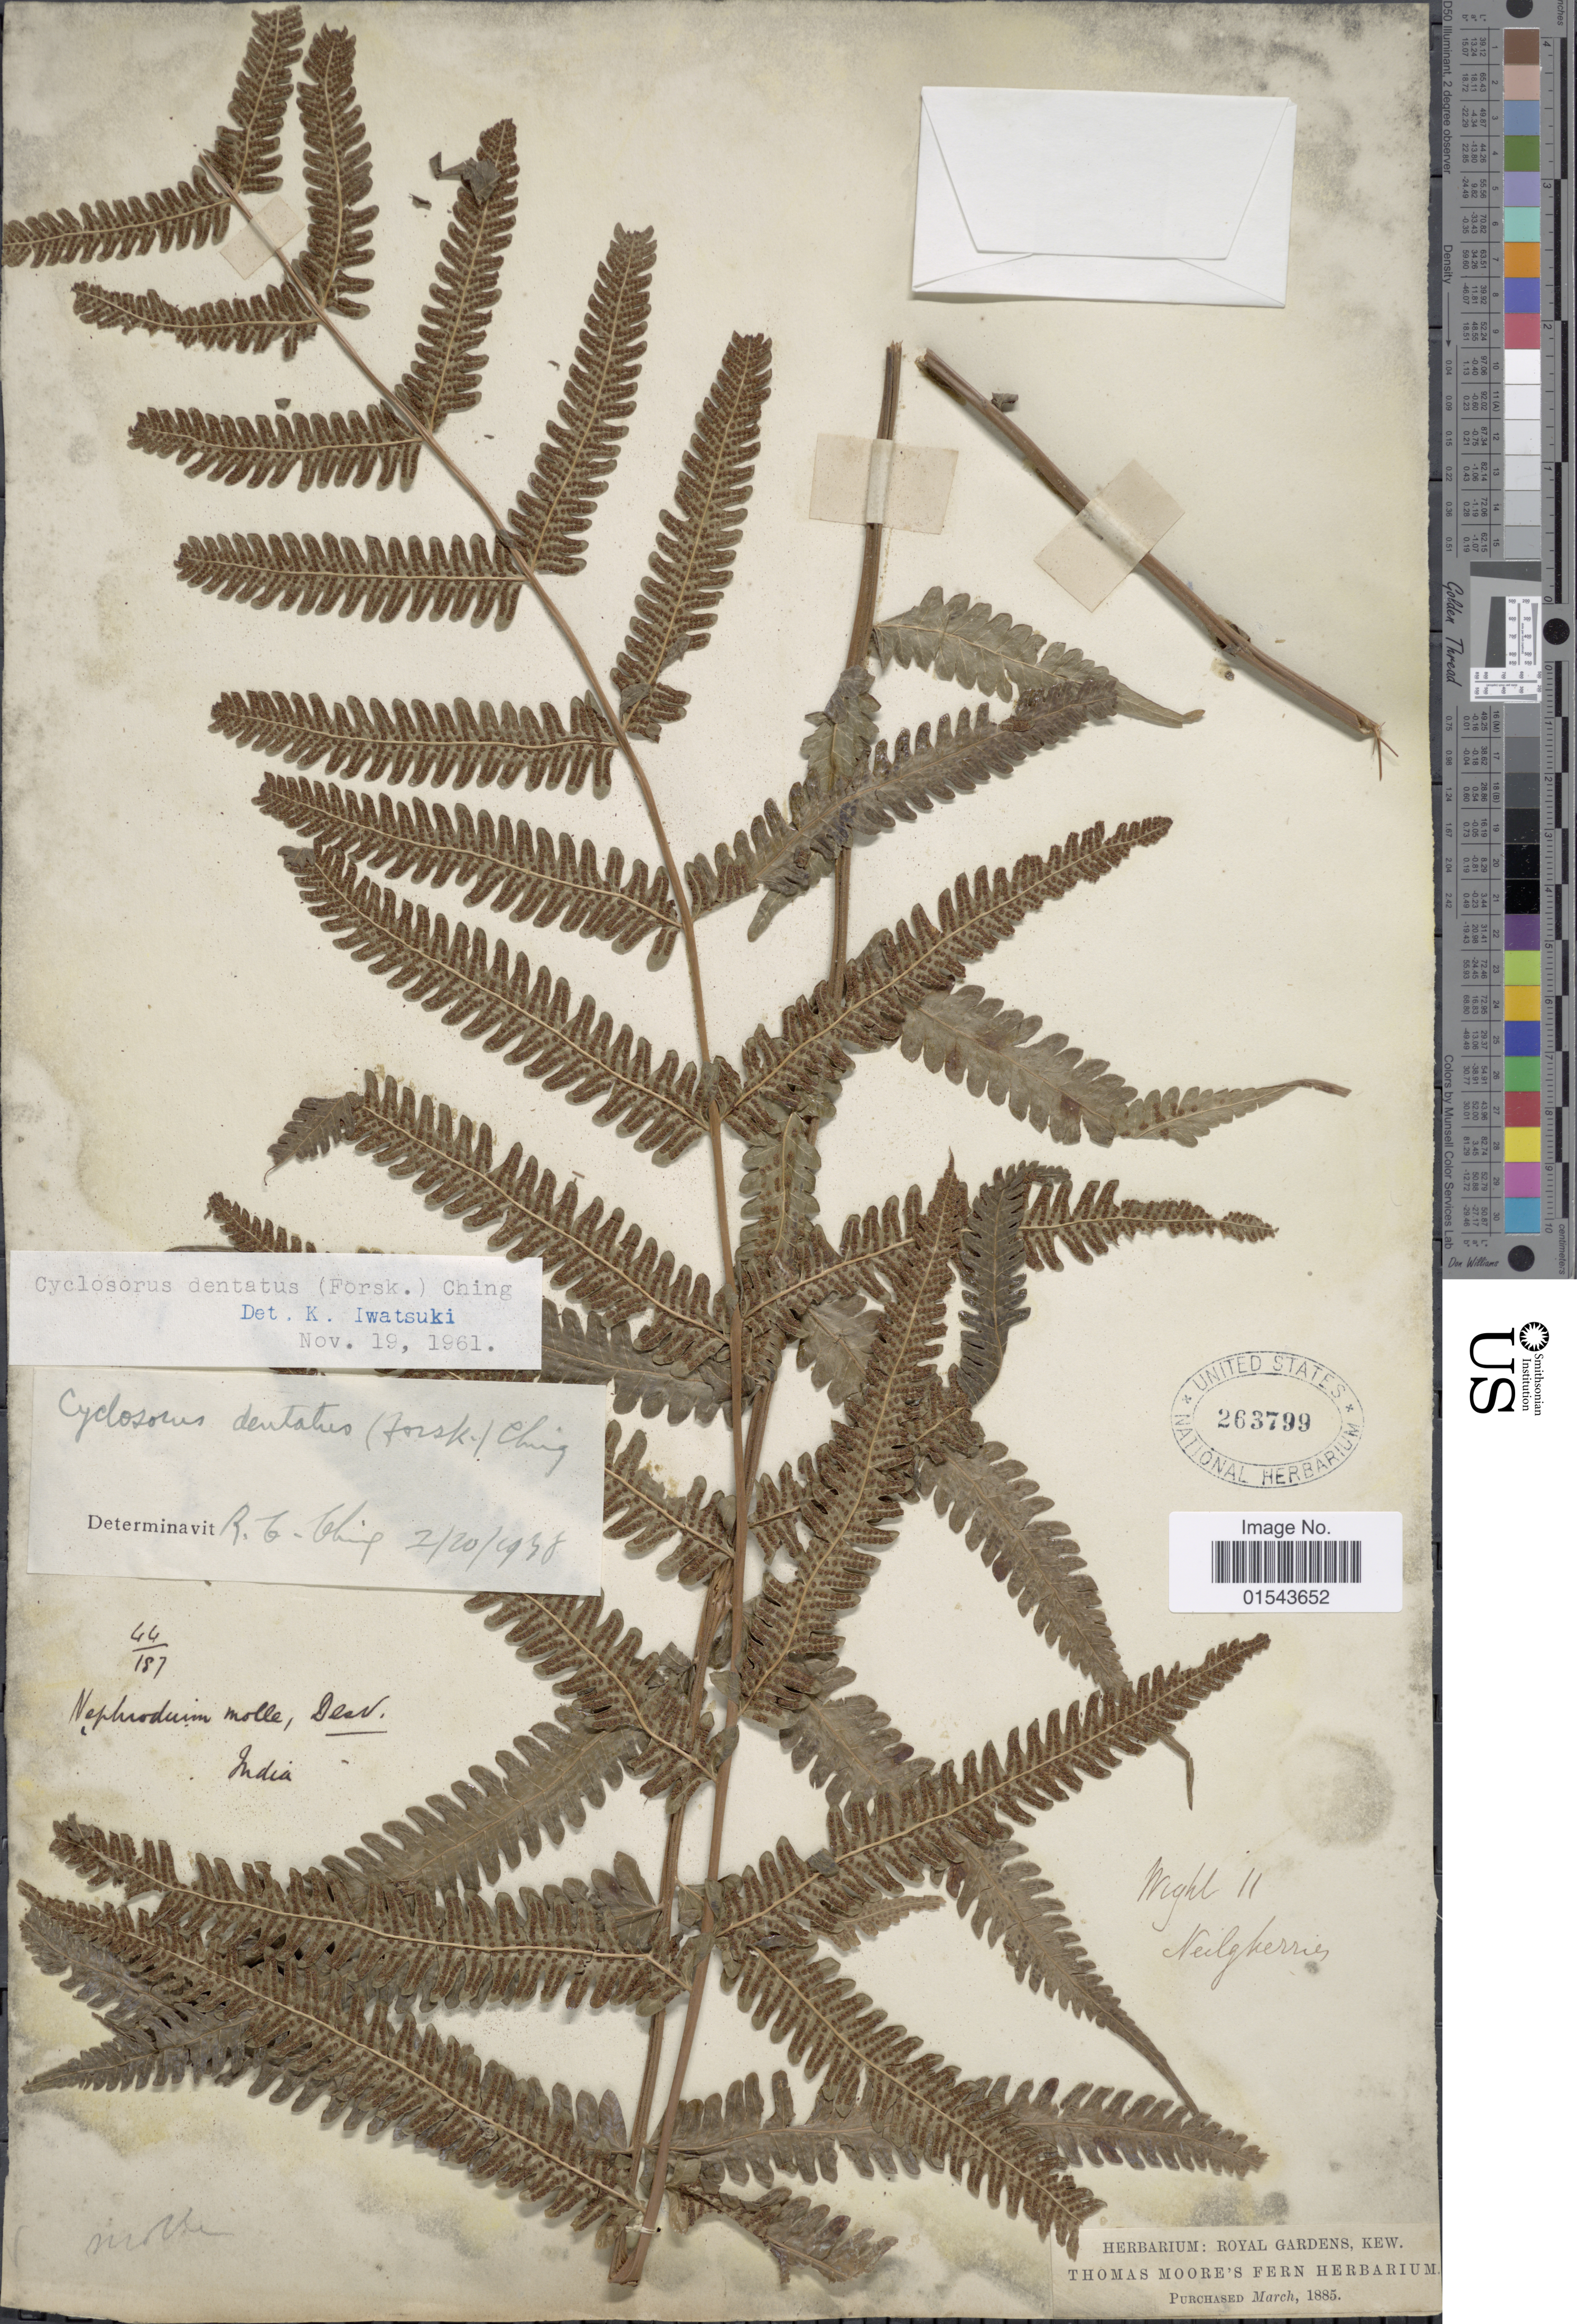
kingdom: Plantae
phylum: Tracheophyta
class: Polypodiopsida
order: Polypodiales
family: Thelypteridaceae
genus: Christella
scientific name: Christella dentata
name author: (Forssk.) Brownsey & Jermy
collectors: T. Moore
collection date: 1885-03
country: India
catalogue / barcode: US 263799